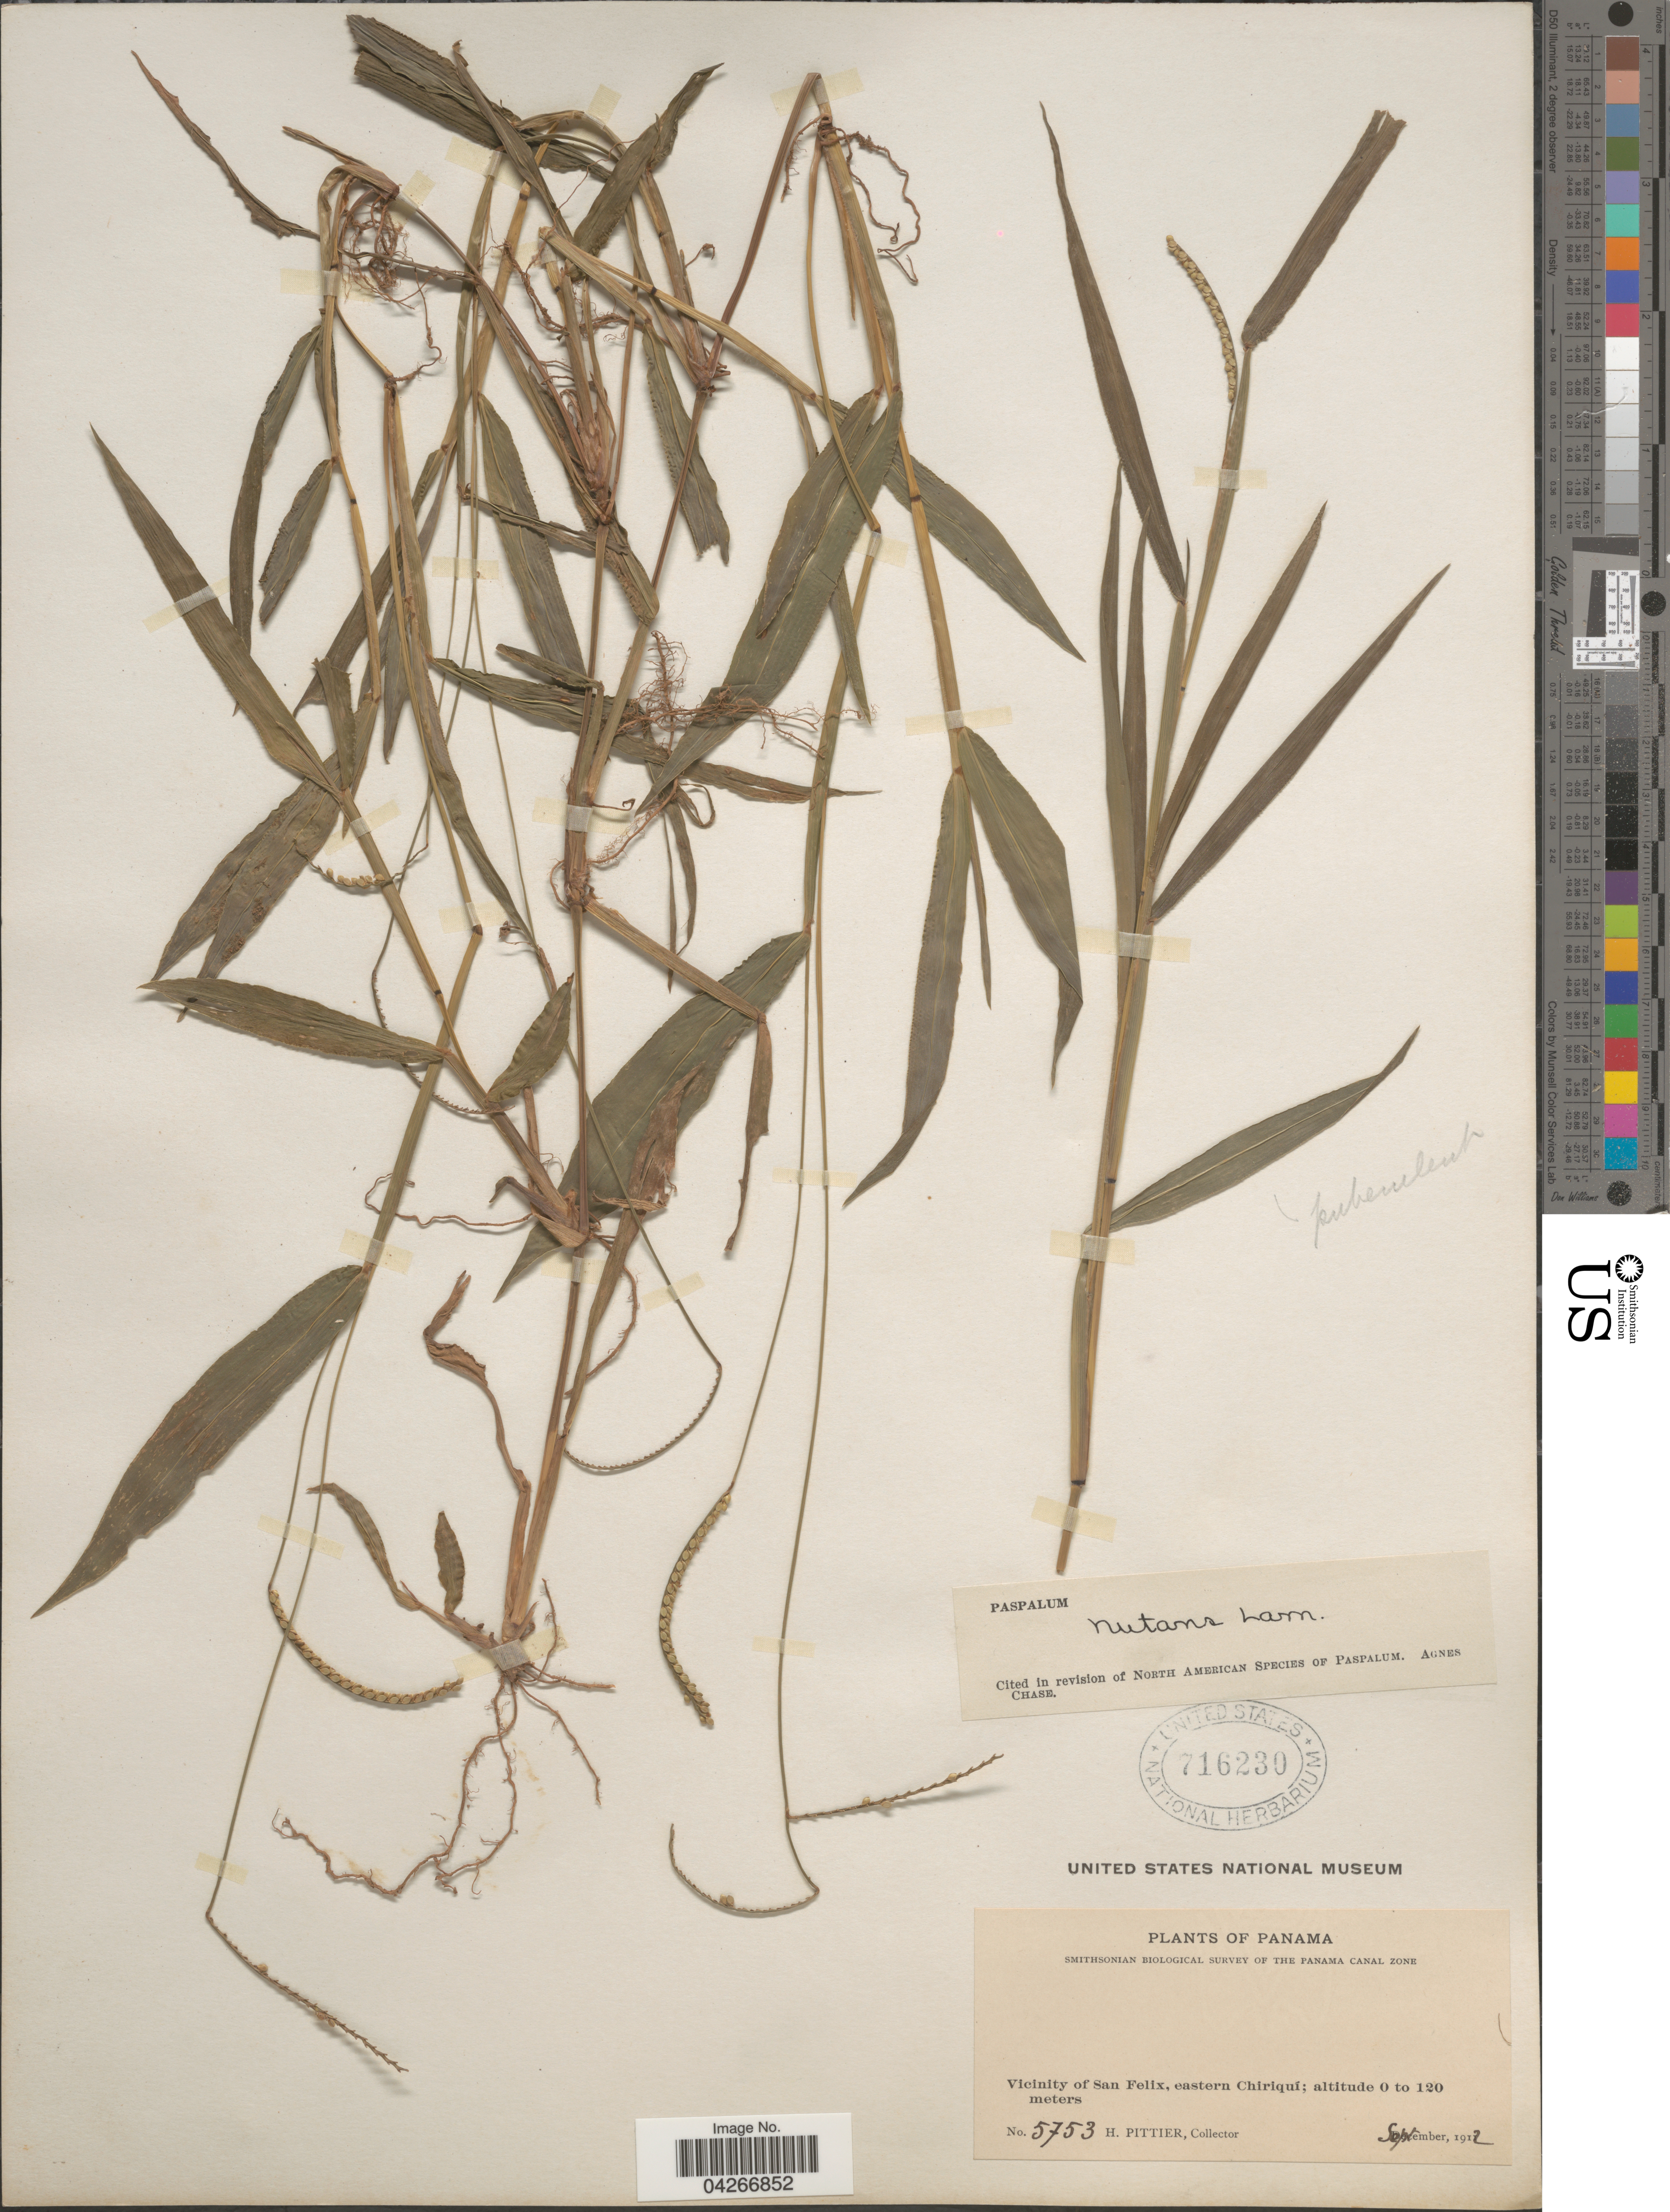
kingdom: Plantae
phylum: Tracheophyta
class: Liliopsida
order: Poales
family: Poaceae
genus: Paspalum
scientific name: Paspalum nutans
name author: Lam.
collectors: H. F. Pittier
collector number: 5753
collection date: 1912-09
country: Panama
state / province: Chiriqui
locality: Smithsonian Biological Survey of the Panama Canal Zone. Vicinity of San Felix, eastern Chiriquí.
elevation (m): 0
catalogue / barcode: US 716230